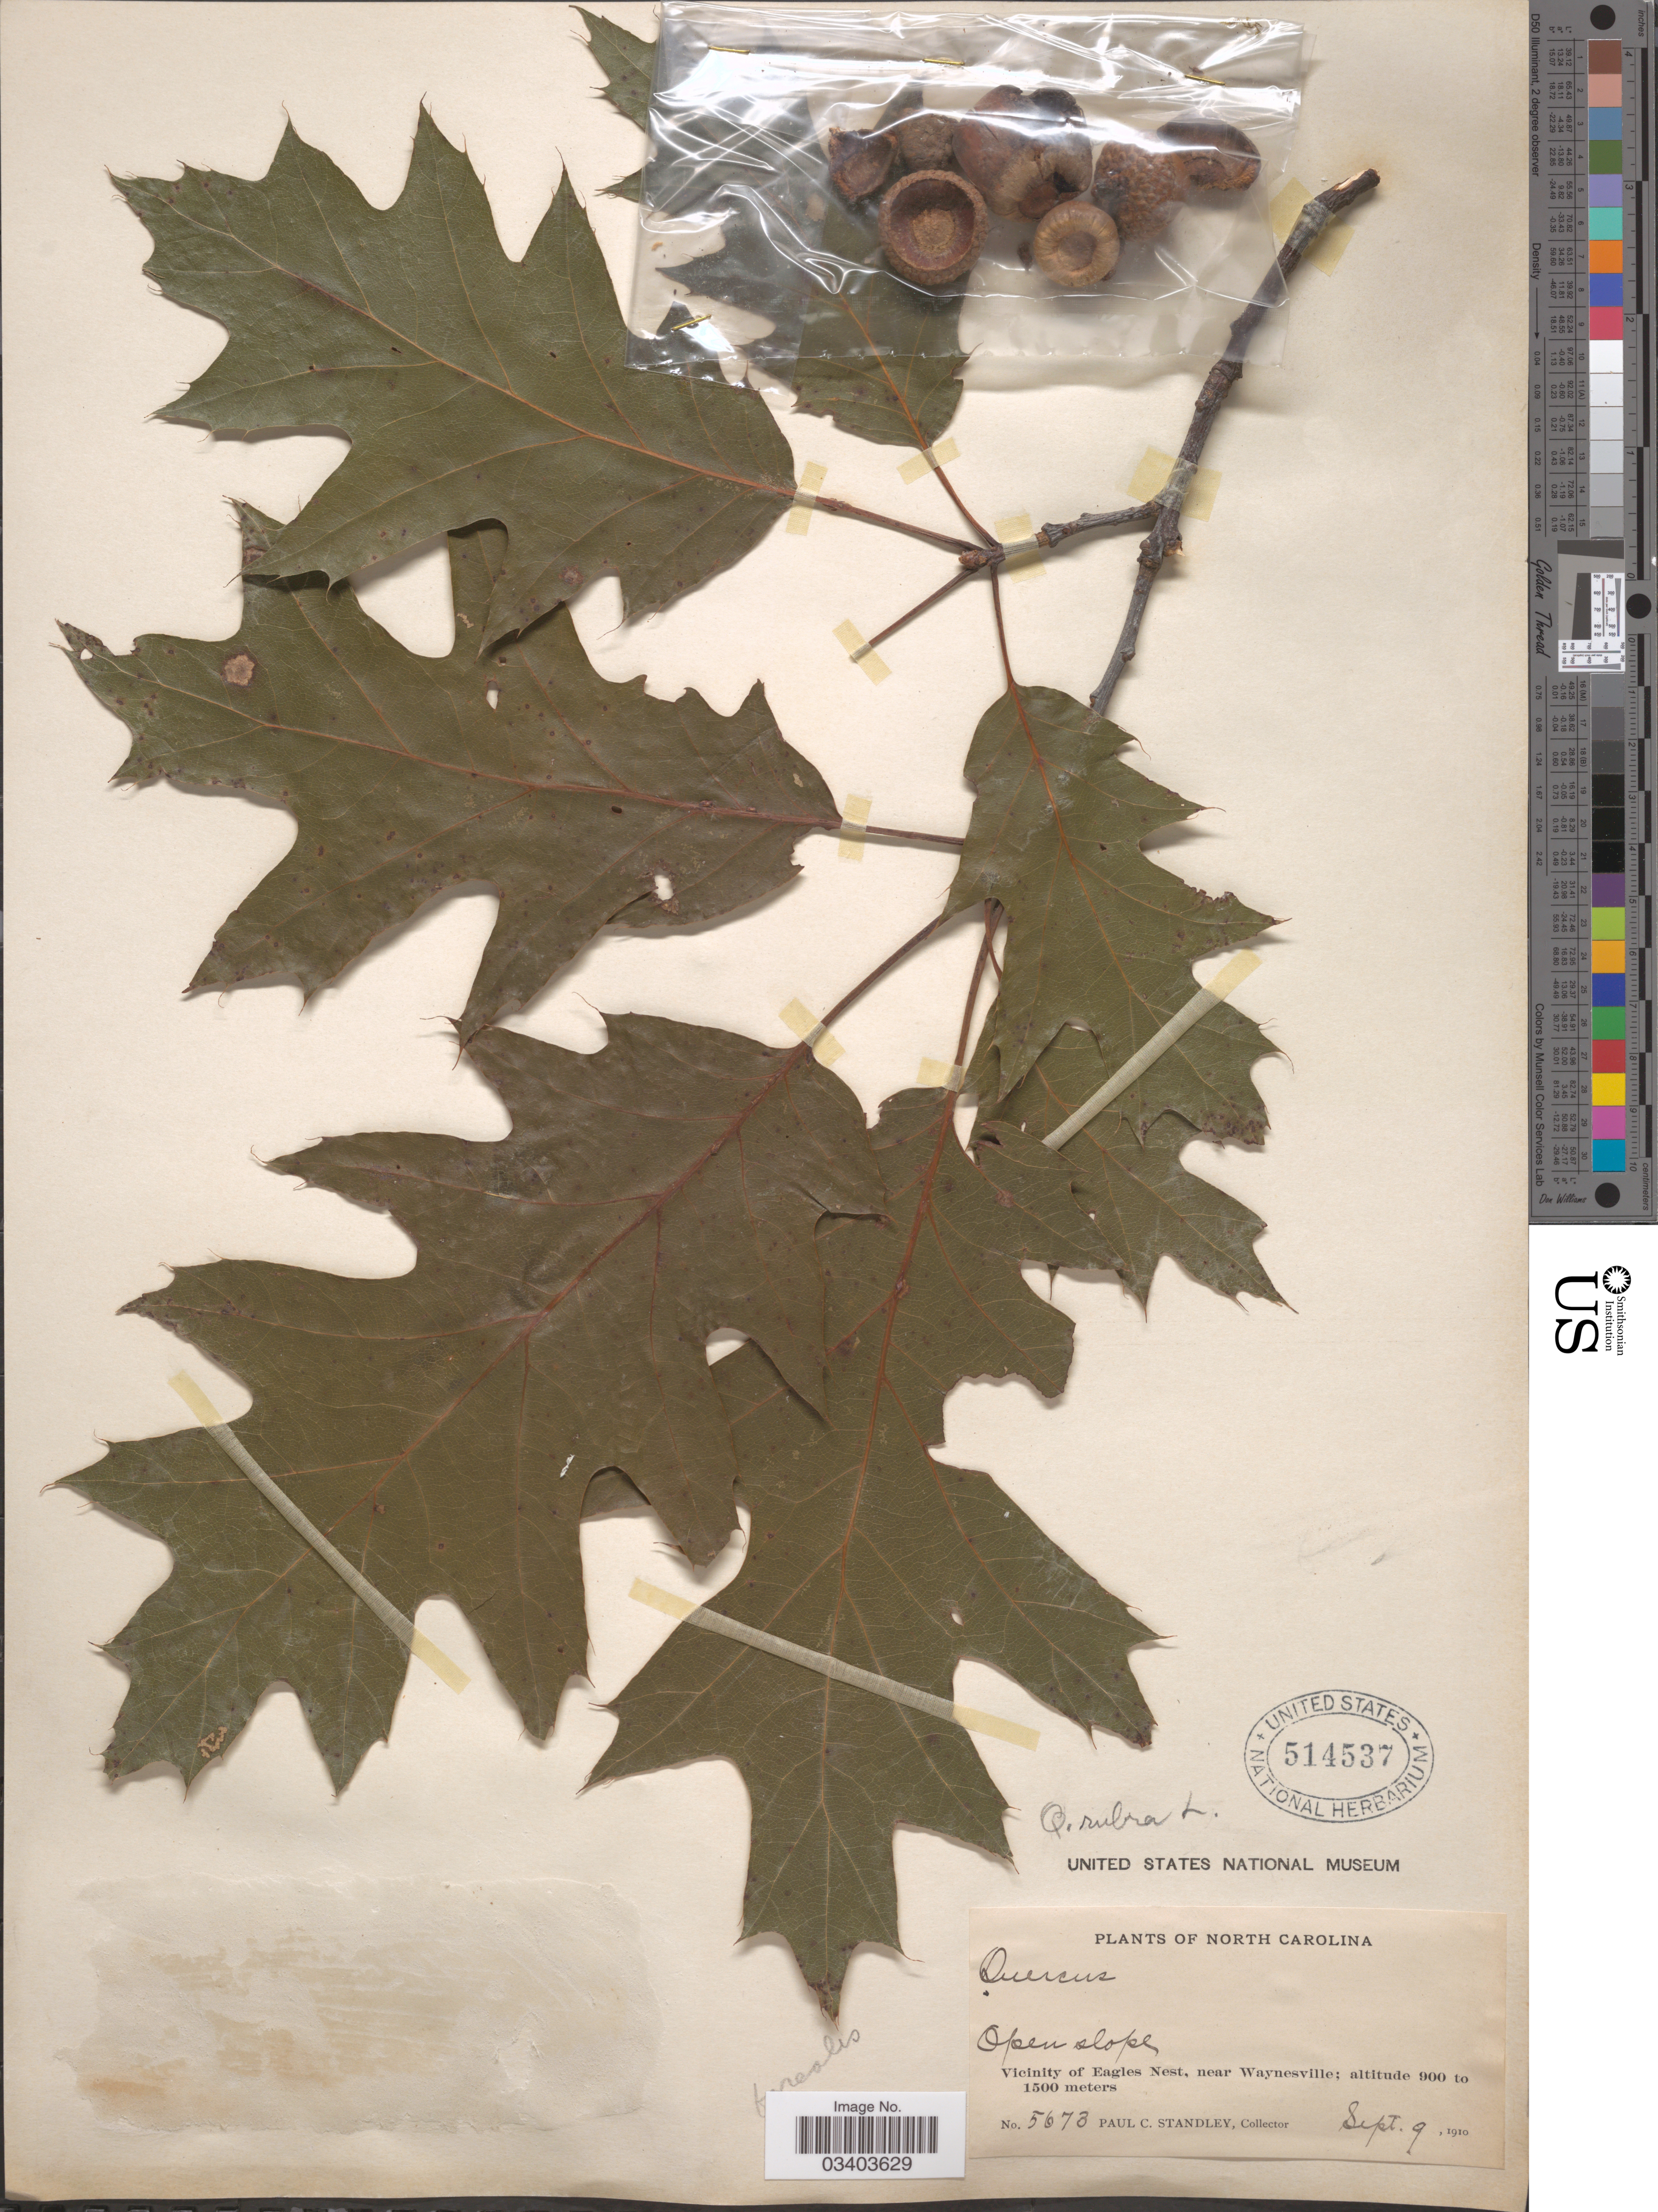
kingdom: Plantae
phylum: Tracheophyta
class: Magnoliopsida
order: Fagales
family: Fagaceae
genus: Quercus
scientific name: Quercus borealis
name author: F. Michx.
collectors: P. C. Standley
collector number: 5673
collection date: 1910-09-09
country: United States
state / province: North Carolina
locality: Vicinity of Eagles Nest, near Waynesville.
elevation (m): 900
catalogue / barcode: US 514537